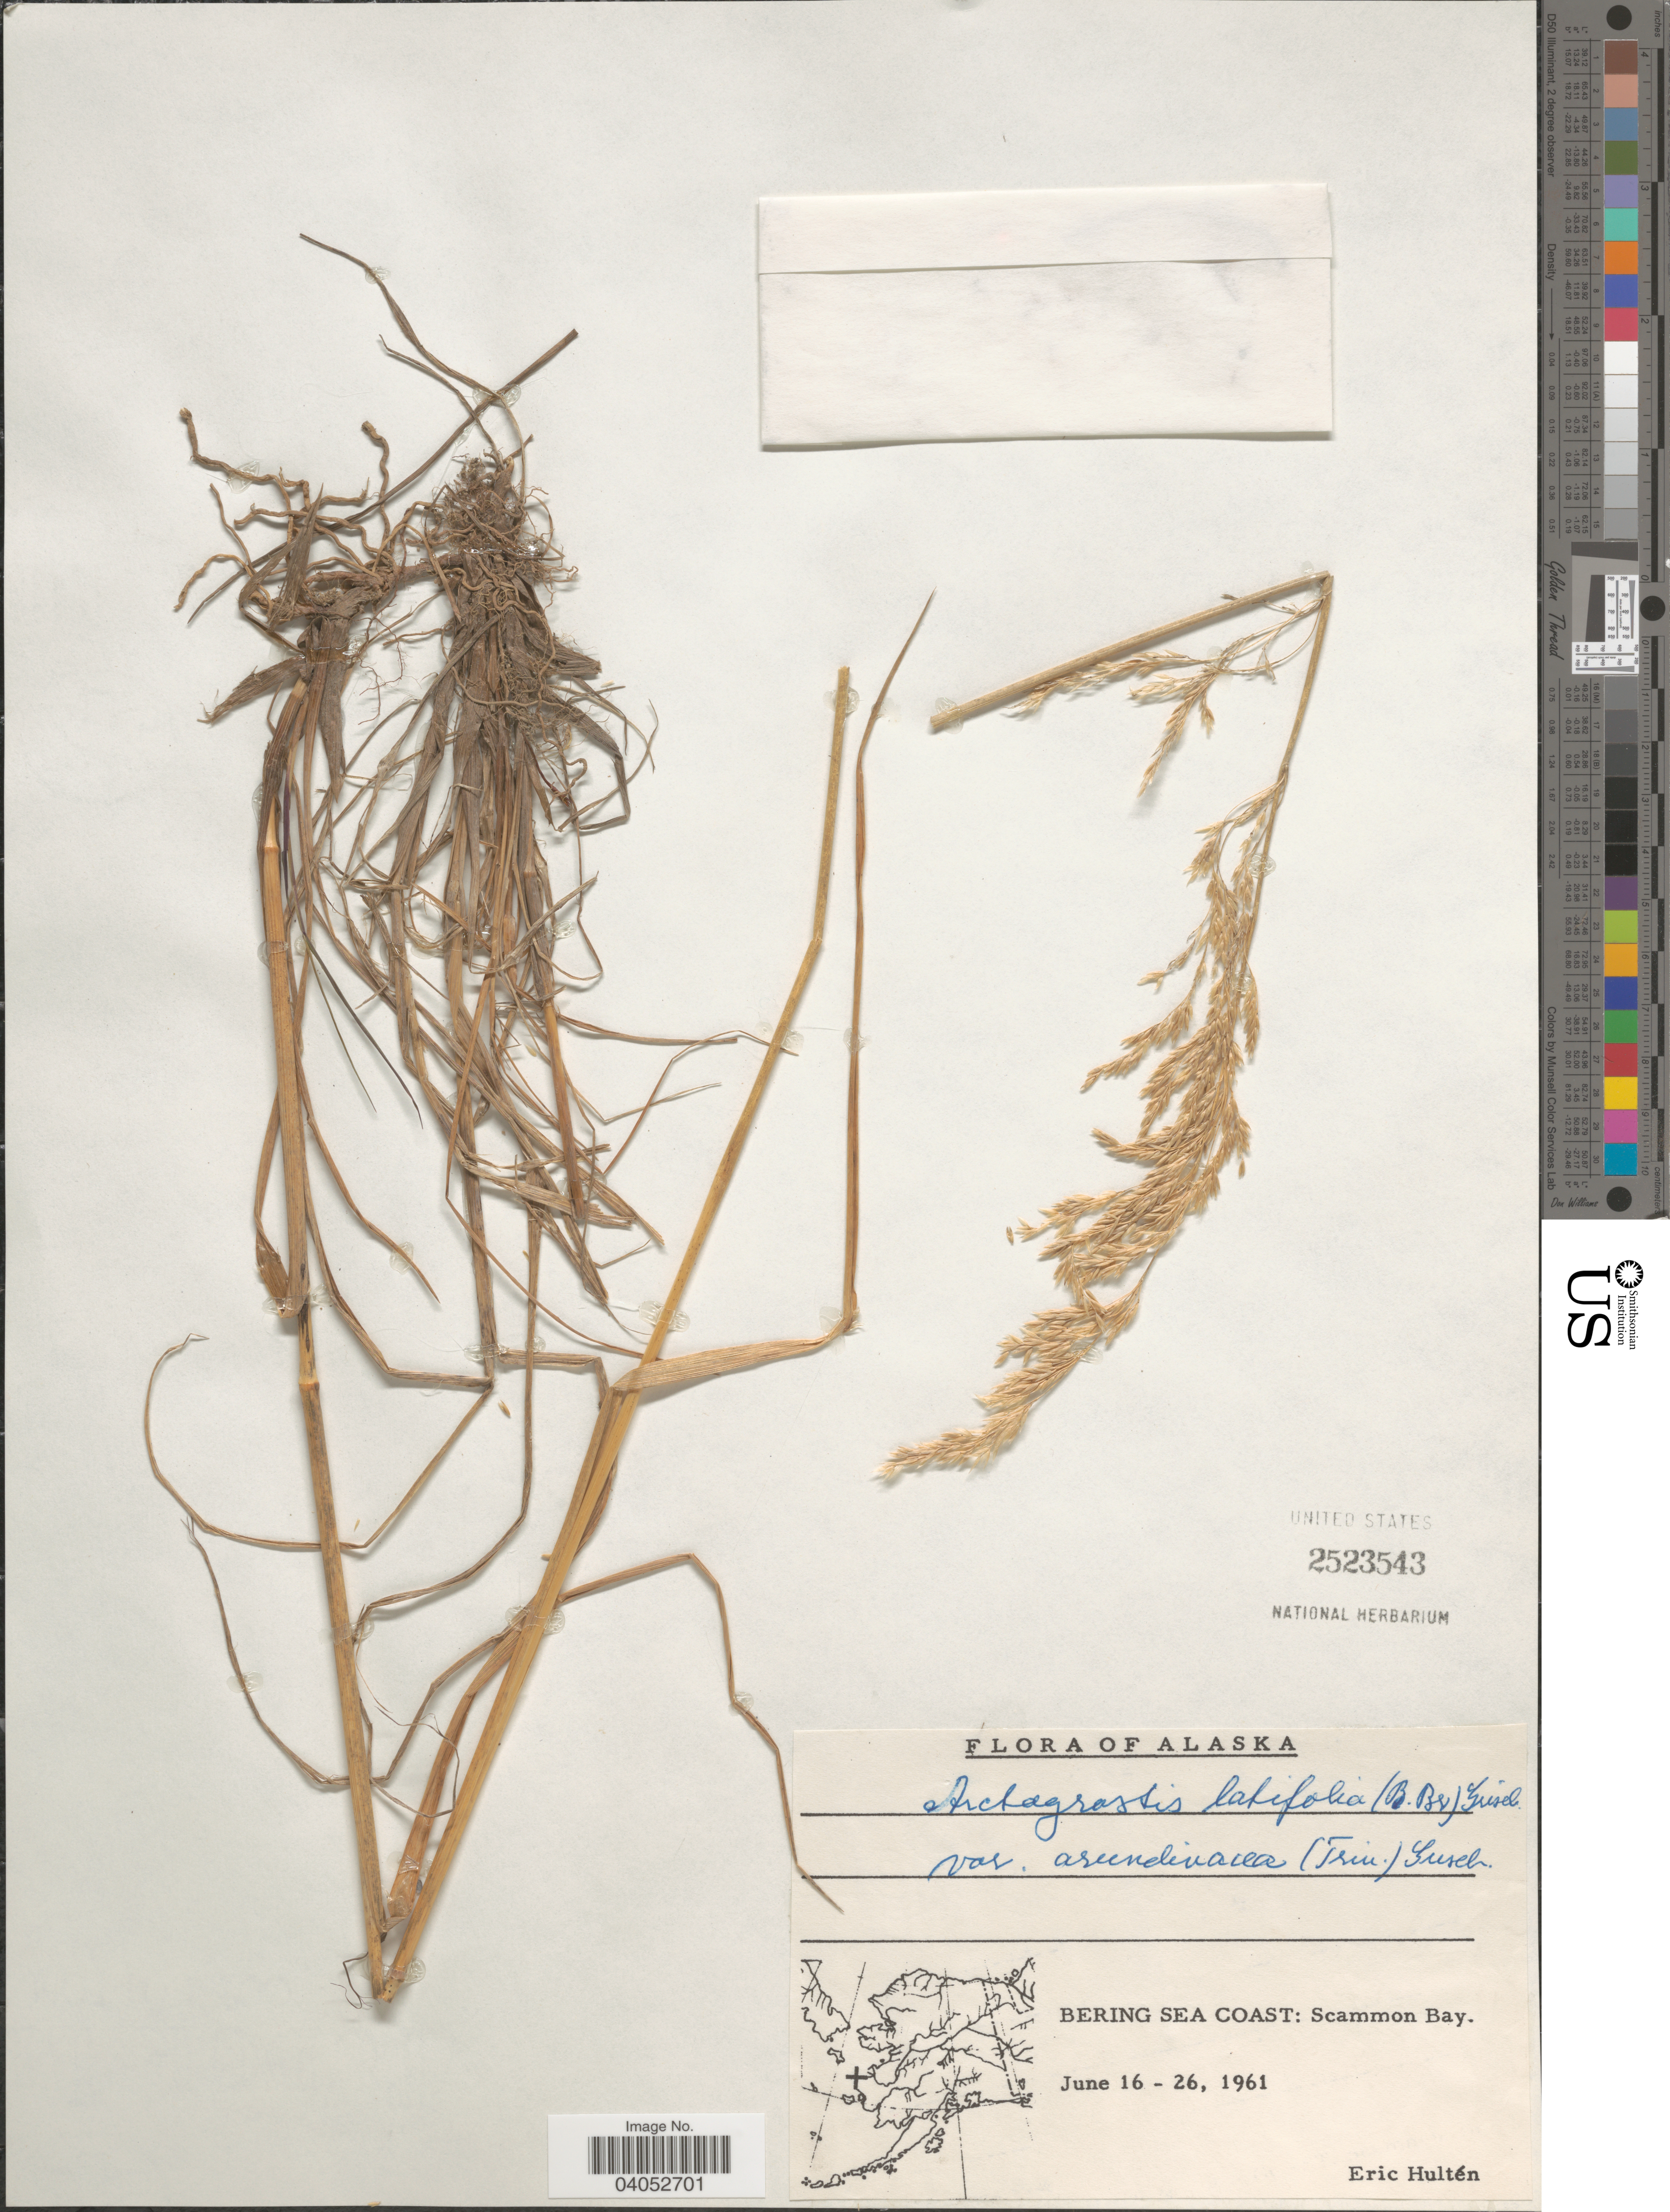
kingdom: Plantae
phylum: Tracheophyta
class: Liliopsida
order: Poales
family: Poaceae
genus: Arctagrostis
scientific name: Arctagrostis latifolia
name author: (R. Br.) Griseb.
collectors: E. G. Hultén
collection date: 1961-06-16/1961-06-26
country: United States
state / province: Alaska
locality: Bering Sea Coast: Scammon Bay.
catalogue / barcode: US 2523543